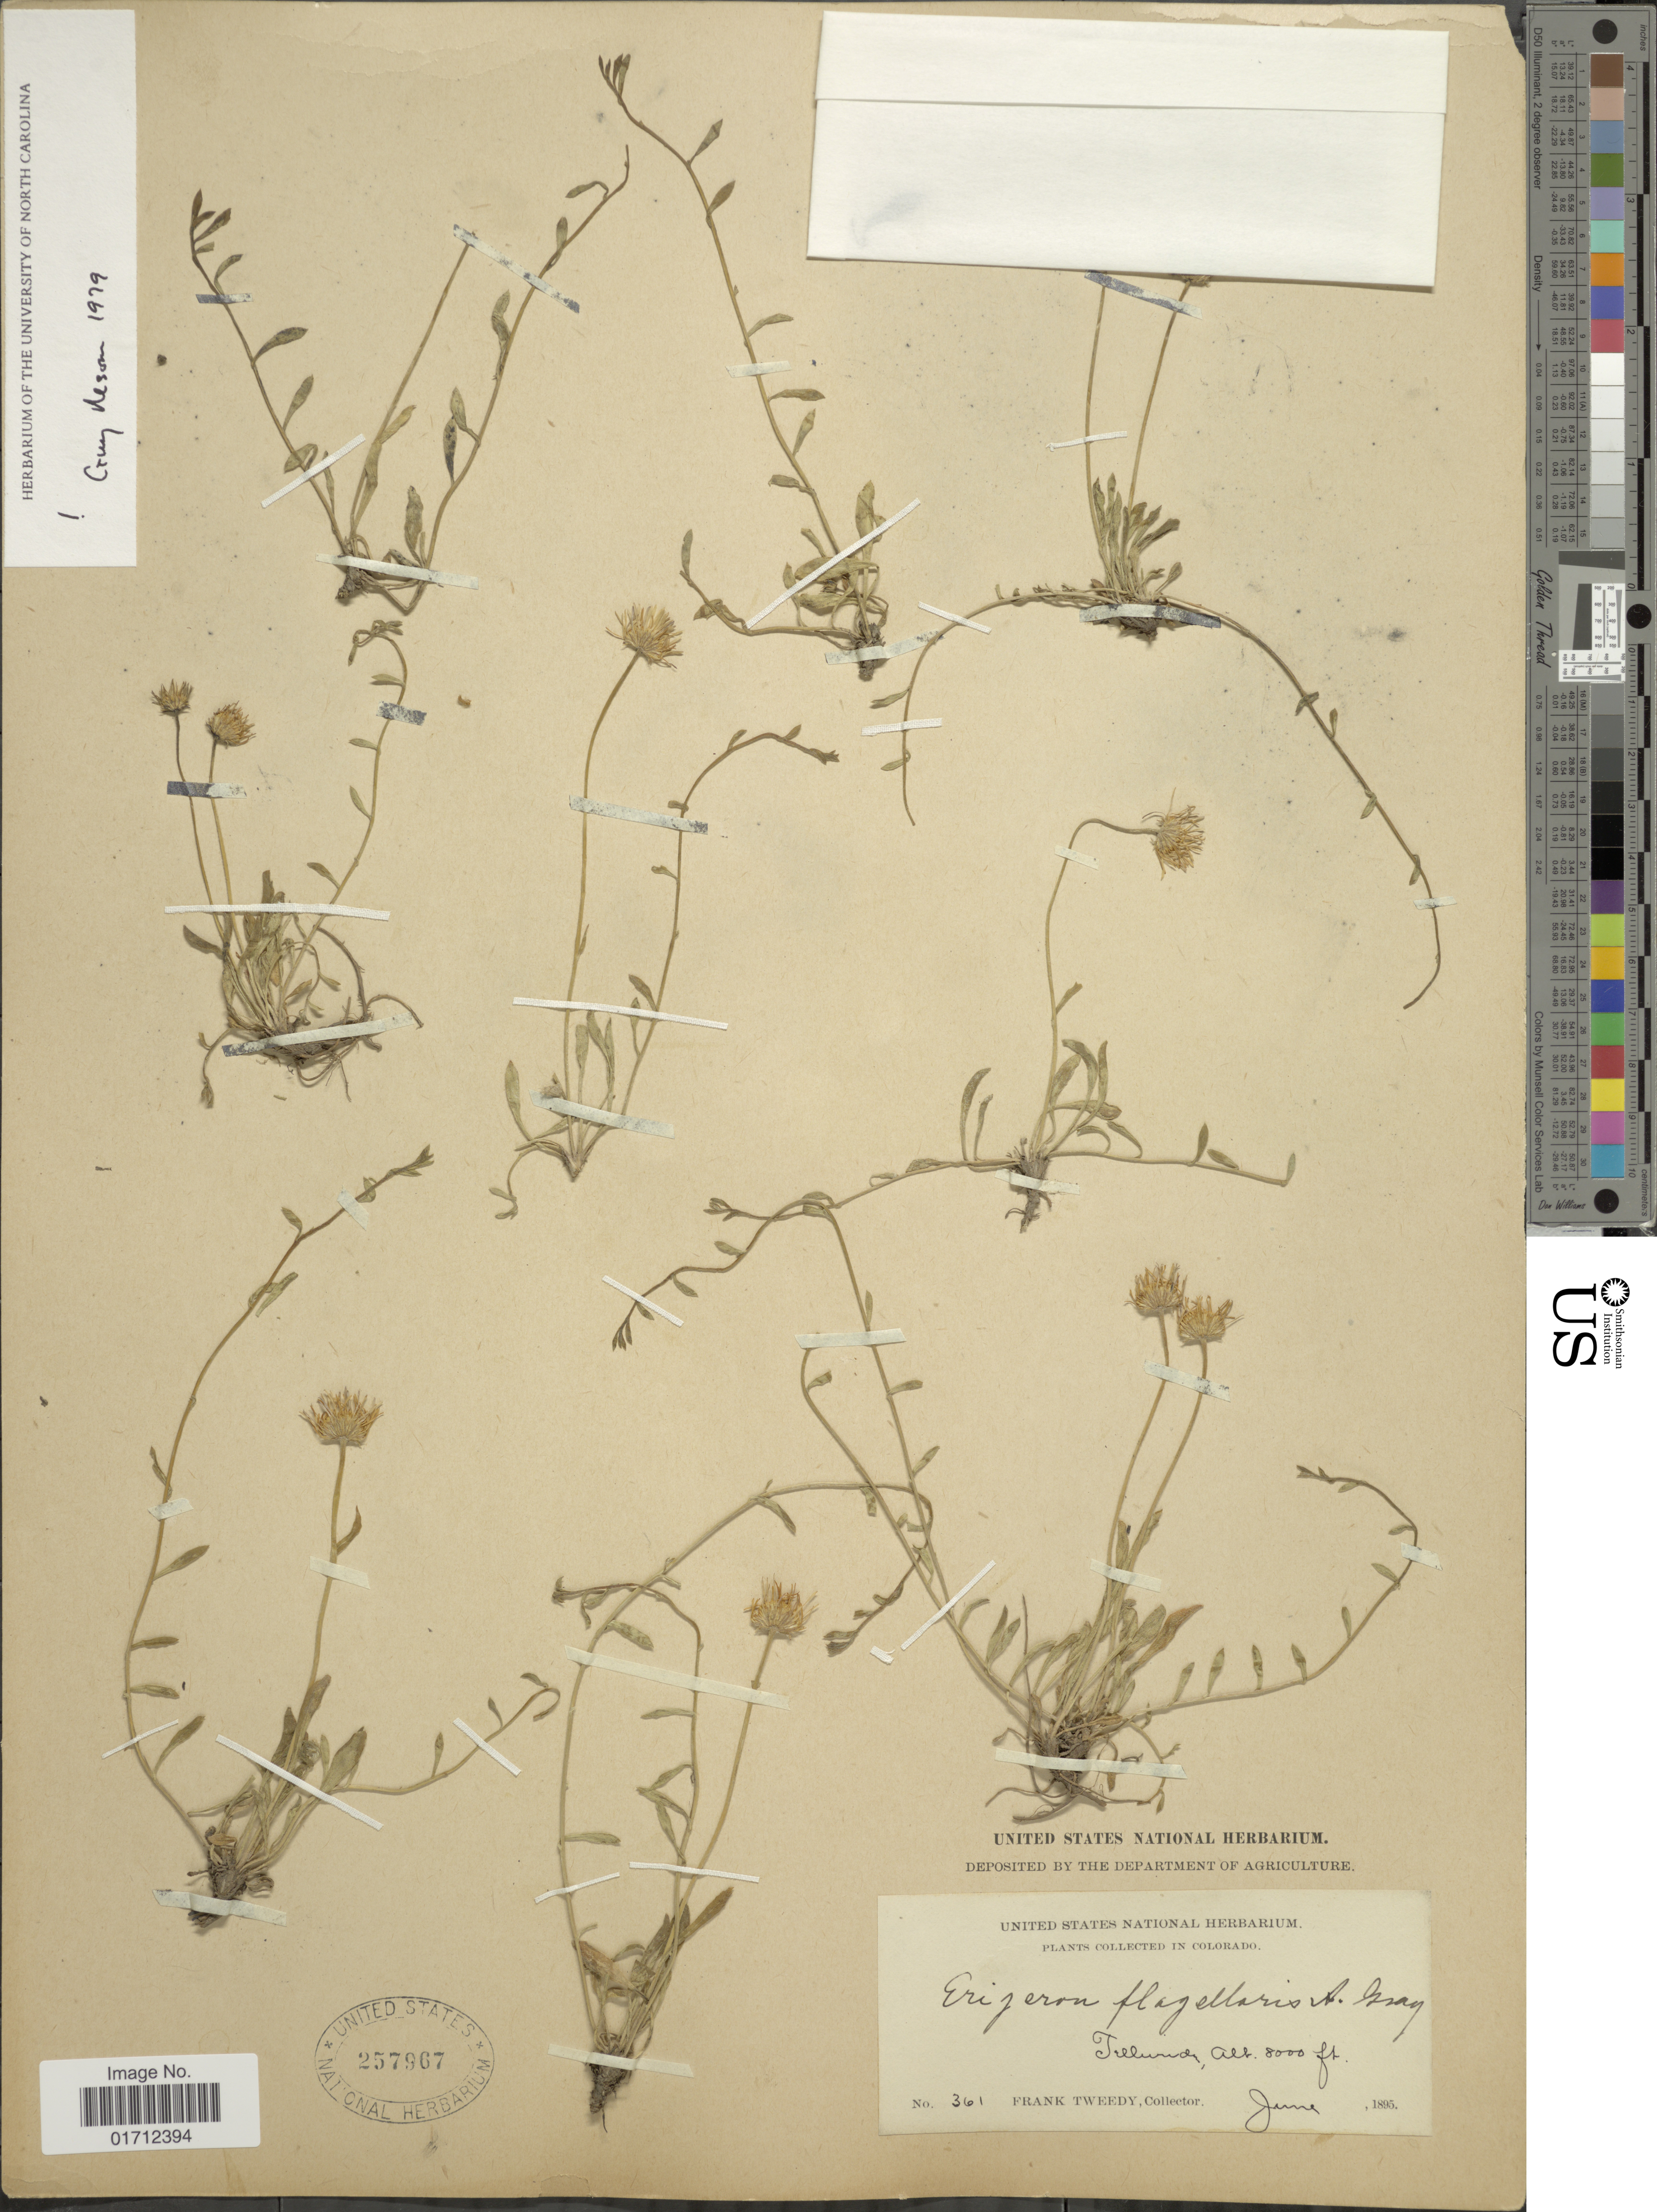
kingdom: Plantae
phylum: Tracheophyta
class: Magnoliopsida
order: Asterales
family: Asteraceae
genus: Erigeron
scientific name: Erigeron flagellaris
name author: A. Gray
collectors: F. Tweedy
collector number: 361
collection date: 1895-06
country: United States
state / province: Colorado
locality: Tulland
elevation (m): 2438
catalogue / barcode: US 257967